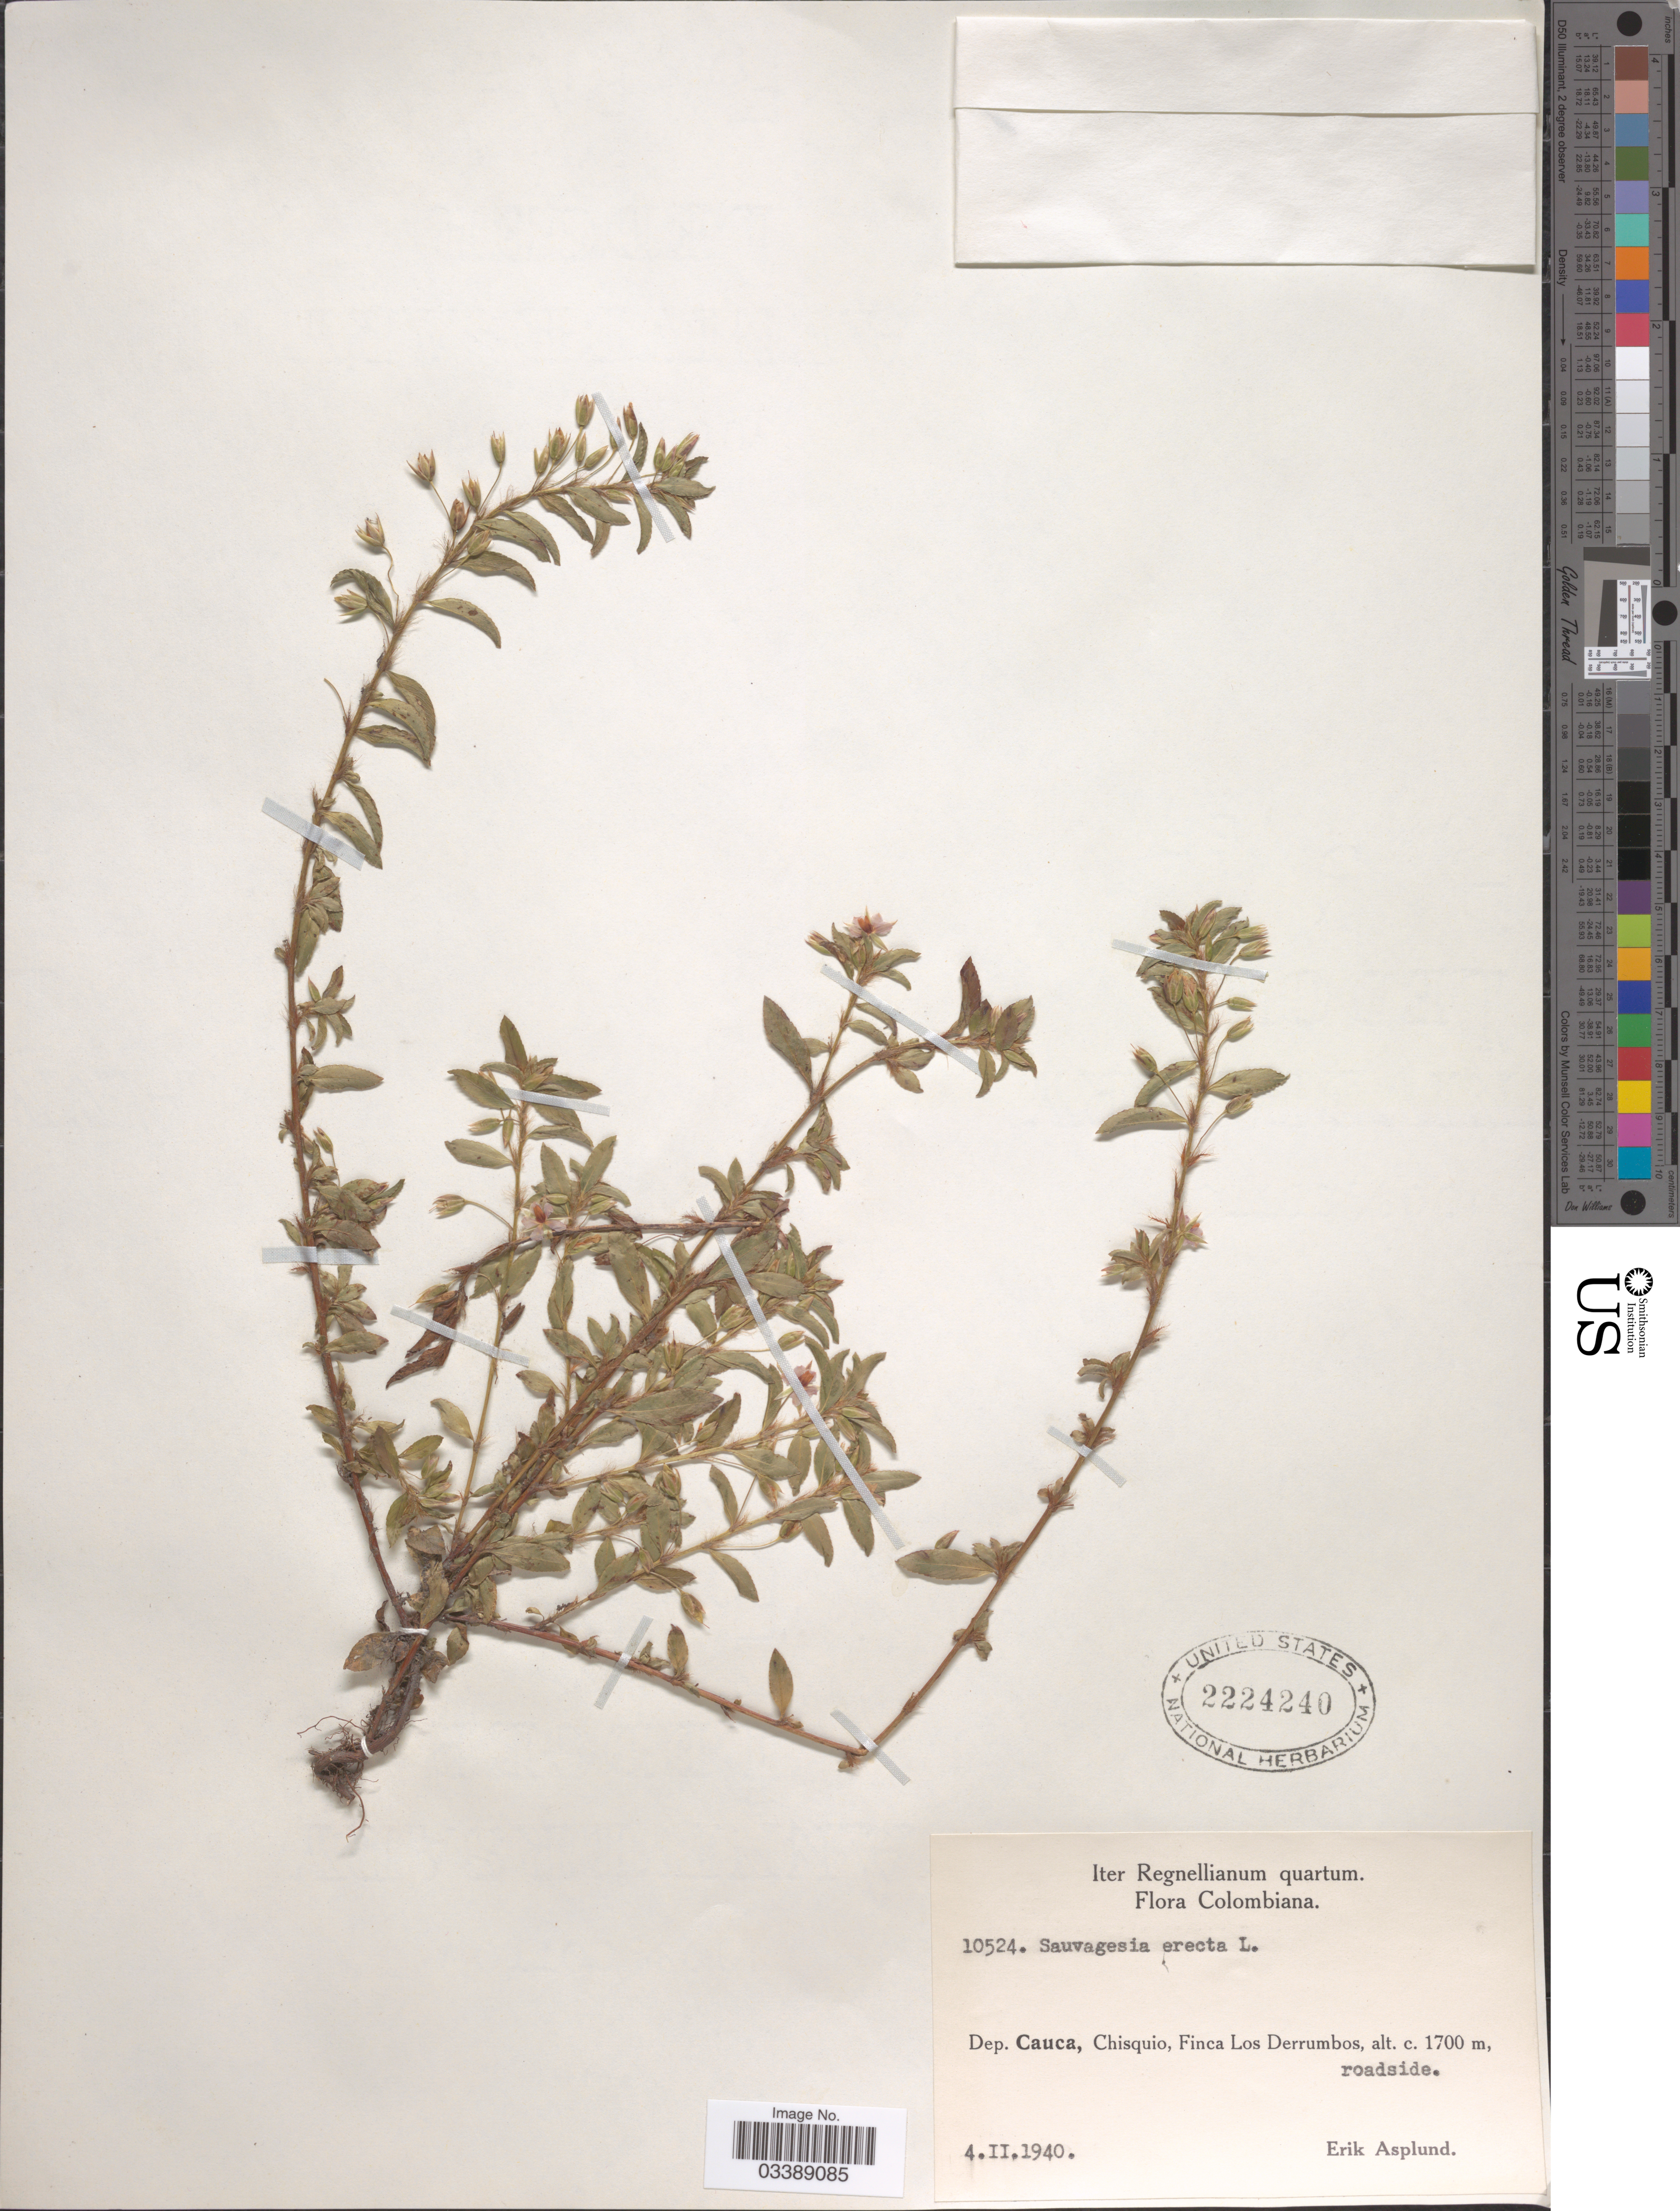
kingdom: Plantae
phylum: Tracheophyta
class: Magnoliopsida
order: Malpighiales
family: Ochnaceae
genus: Sauvagesia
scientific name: Sauvagesia erecta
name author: L.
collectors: E. Asplund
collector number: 10524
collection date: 1940-02-04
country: Colombia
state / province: Cauca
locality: Dep. Cauca, Chisquio, Finca Los Derrumbos.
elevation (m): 1700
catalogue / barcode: US 2224240